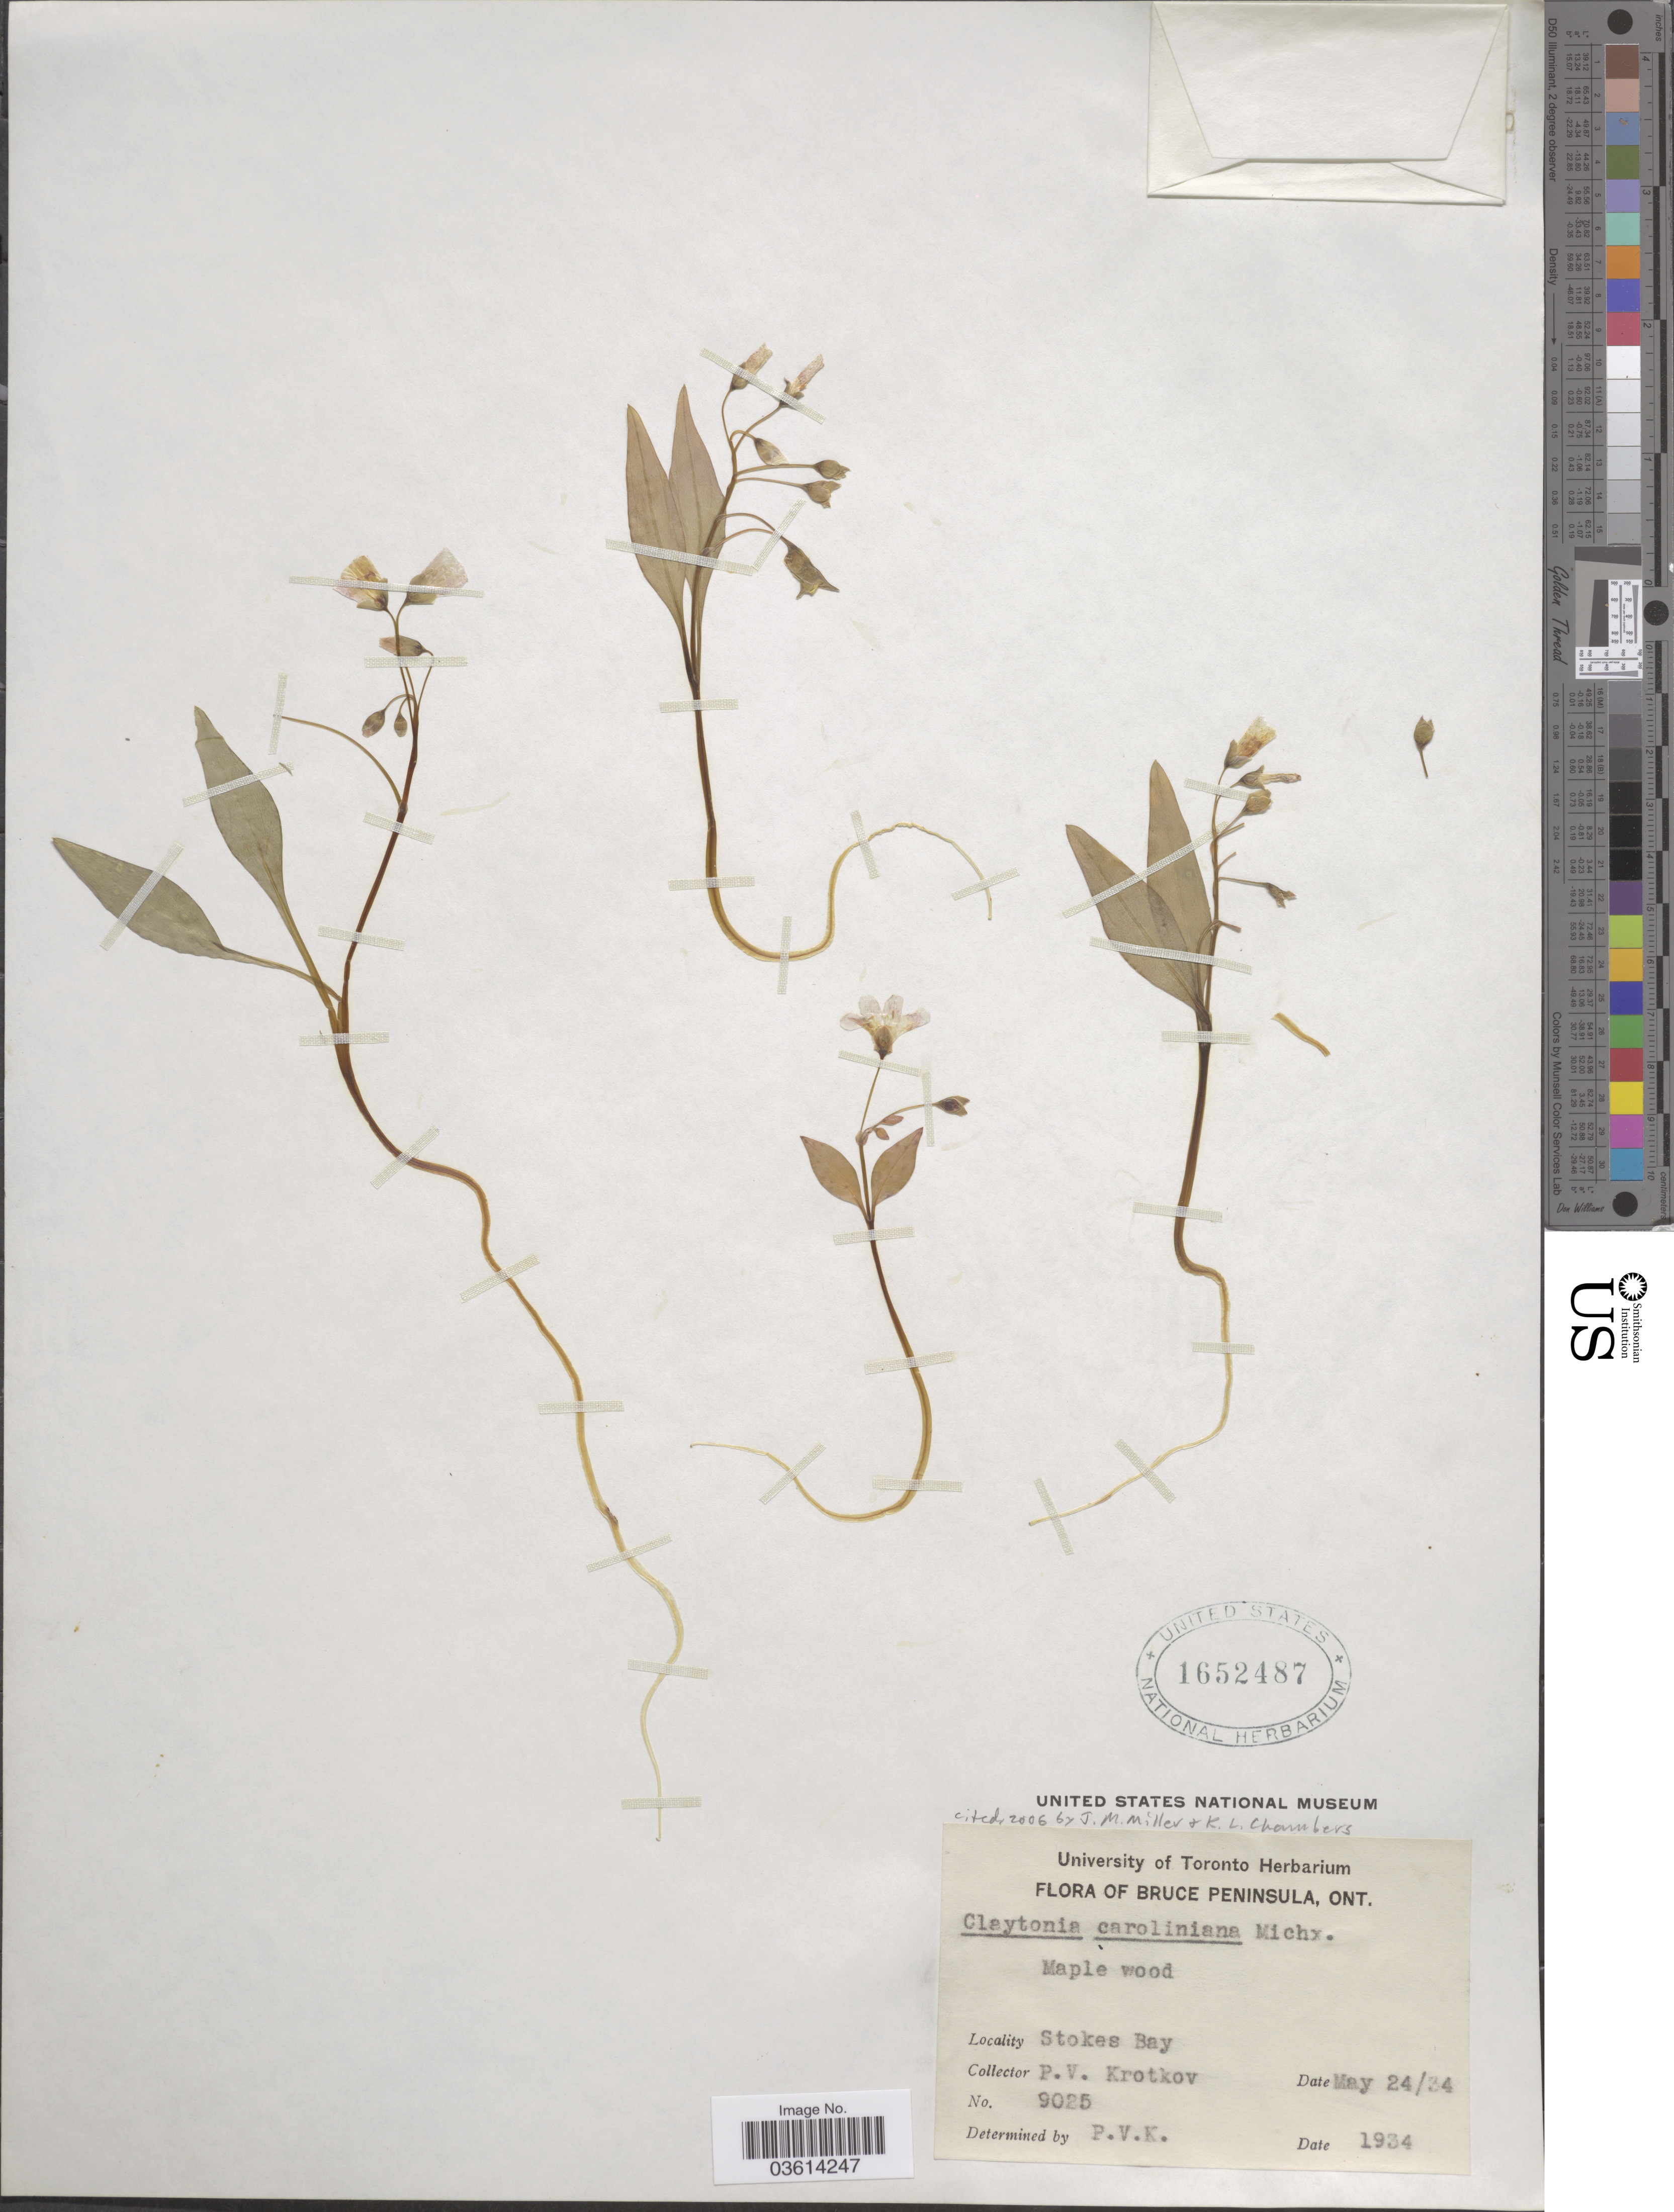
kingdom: Plantae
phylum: Tracheophyta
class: Magnoliopsida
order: Caryophyllales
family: Montiaceae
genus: Claytonia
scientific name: Claytonia caroliniana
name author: Michx.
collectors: P. V. Krotkov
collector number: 9025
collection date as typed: Transcribed d/m/y: 24/5/34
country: Canada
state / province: Ontario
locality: Bruce Peninsula. Stokes Bay.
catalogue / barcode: US 1652487